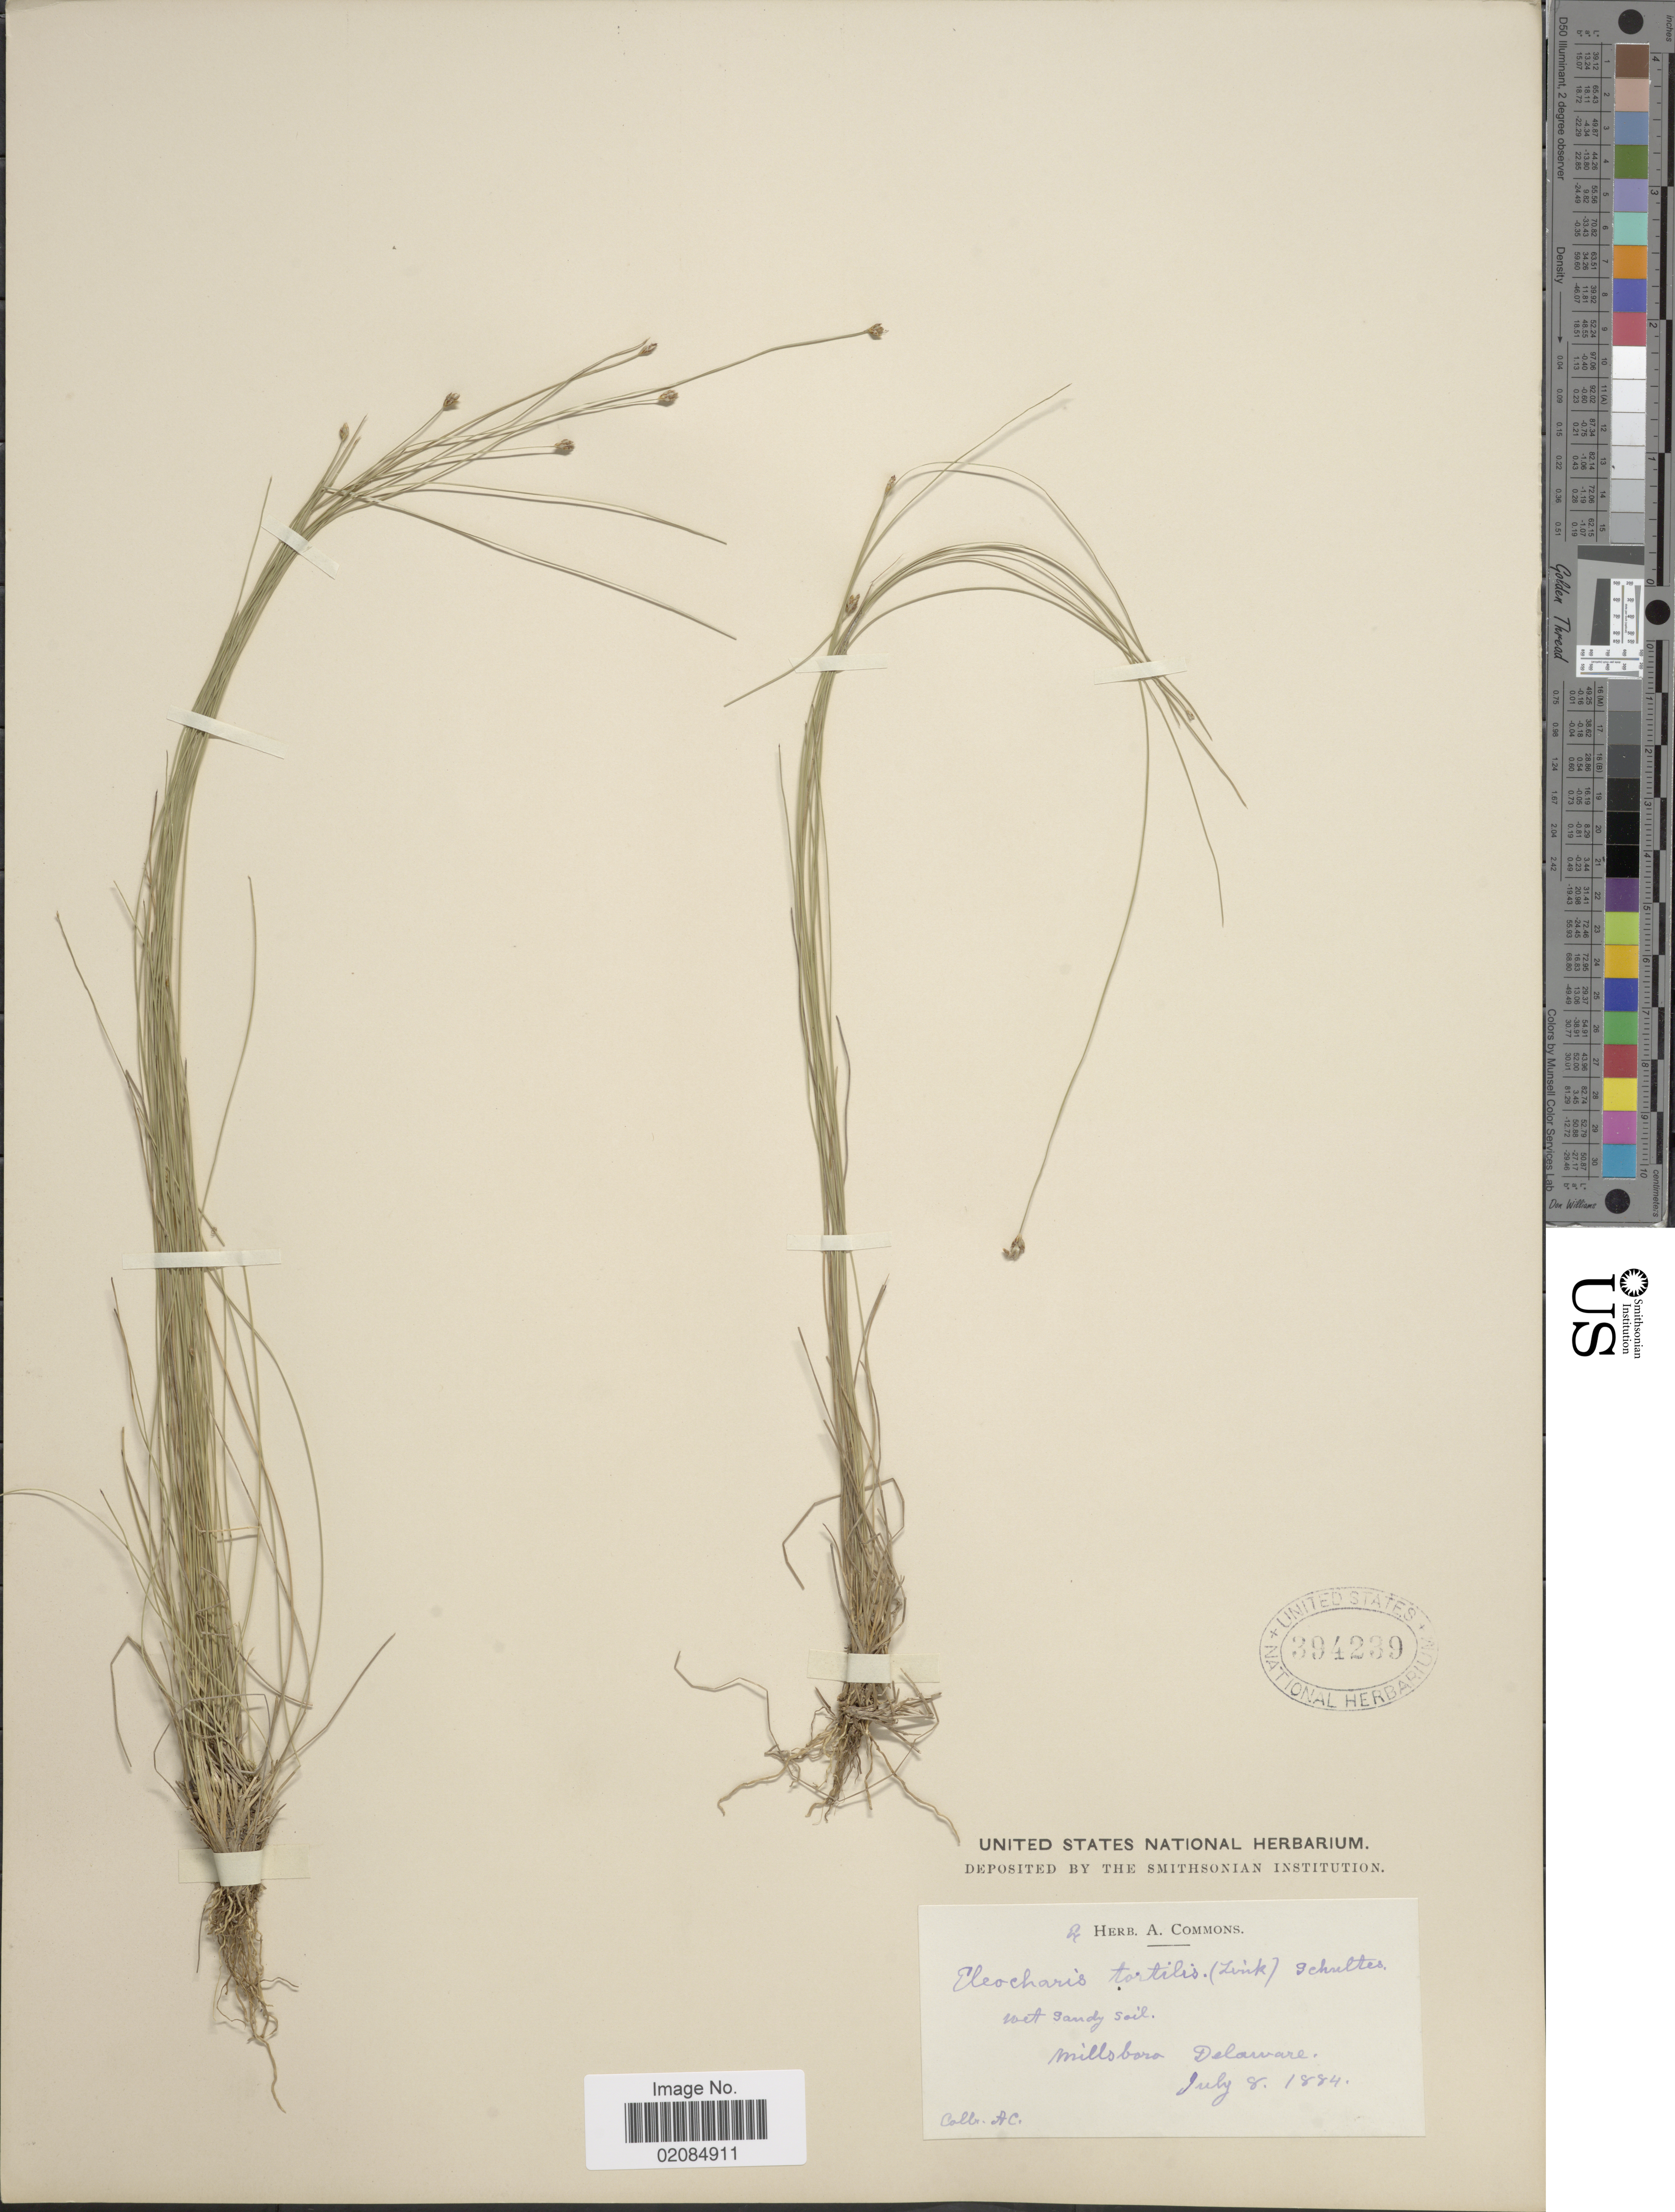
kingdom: Plantae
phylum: Tracheophyta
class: Liliopsida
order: Poales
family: Cyperaceae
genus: Eleocharis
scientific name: Eleocharis tortilis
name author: (Link) Schult.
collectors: A. Commons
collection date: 1884-07-08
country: United States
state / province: Delaware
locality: Millsboro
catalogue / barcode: US 394239